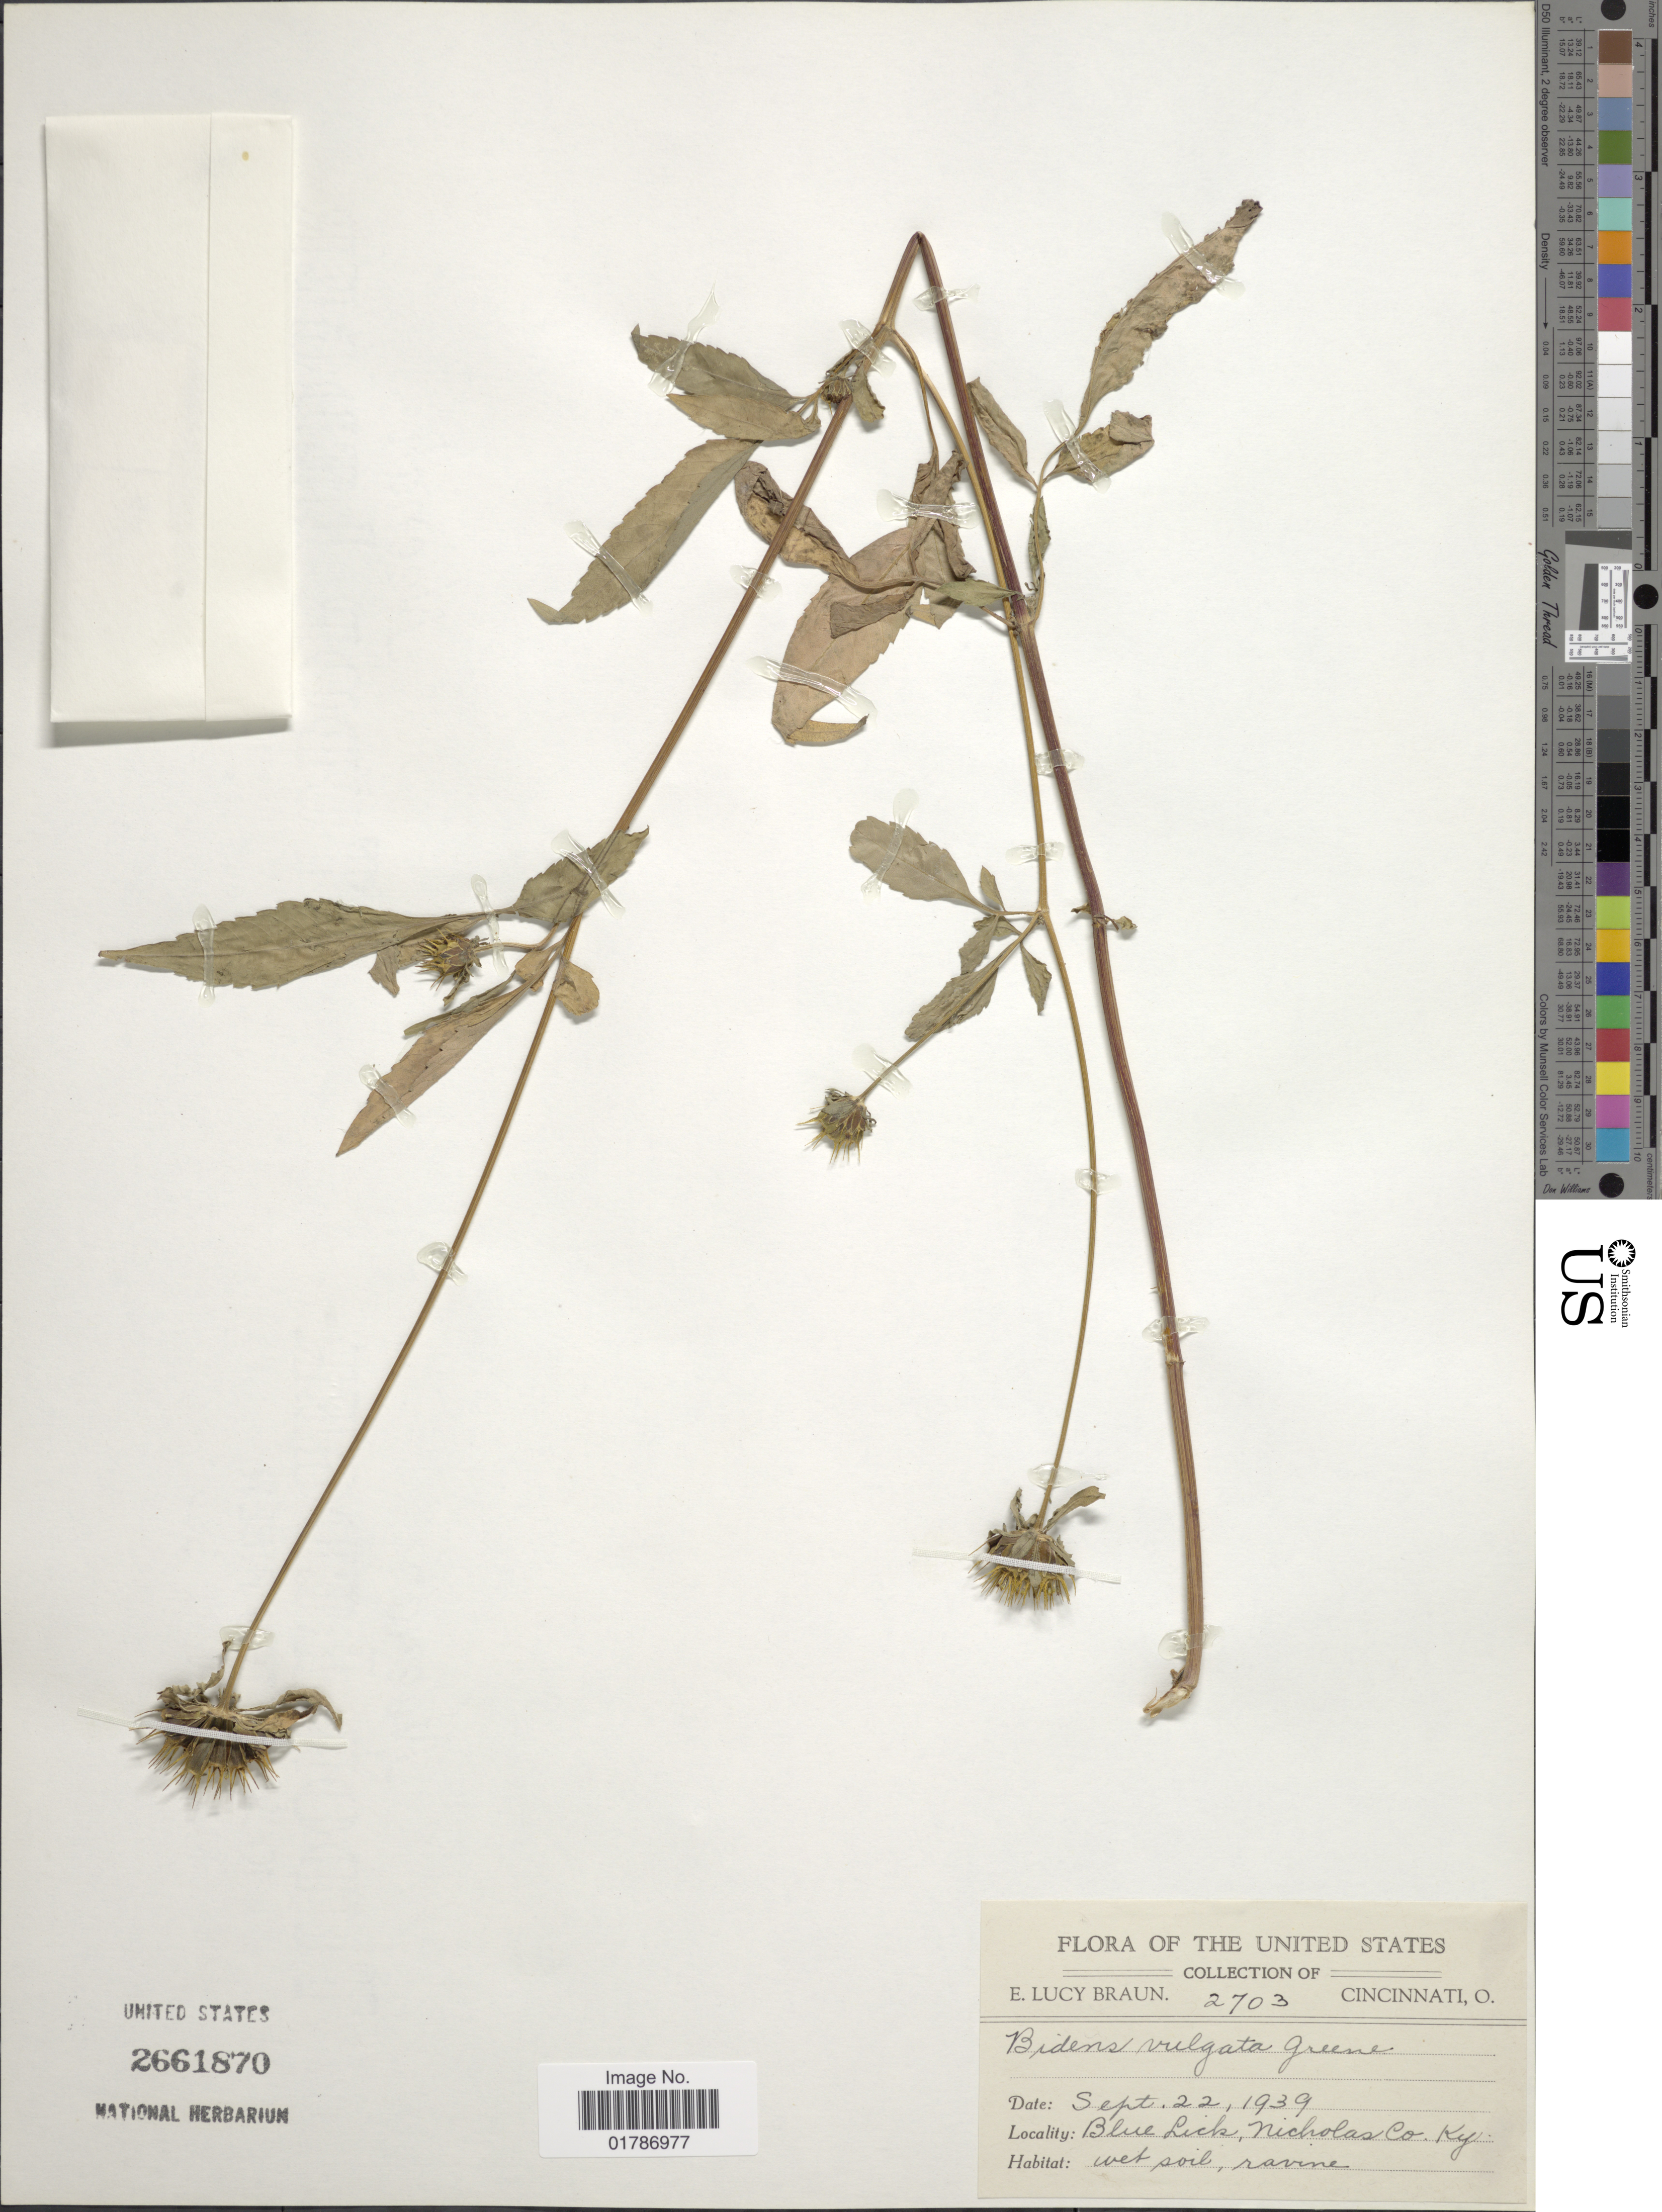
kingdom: Plantae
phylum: Tracheophyta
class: Magnoliopsida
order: Asterales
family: Asteraceae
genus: Bidens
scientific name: Bidens vulgata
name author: Greene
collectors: E. L. Braun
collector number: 2703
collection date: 1939-09-22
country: United States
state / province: Kentucky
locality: Blue Lick, Nicholas Co., Ky.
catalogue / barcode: US 2661870